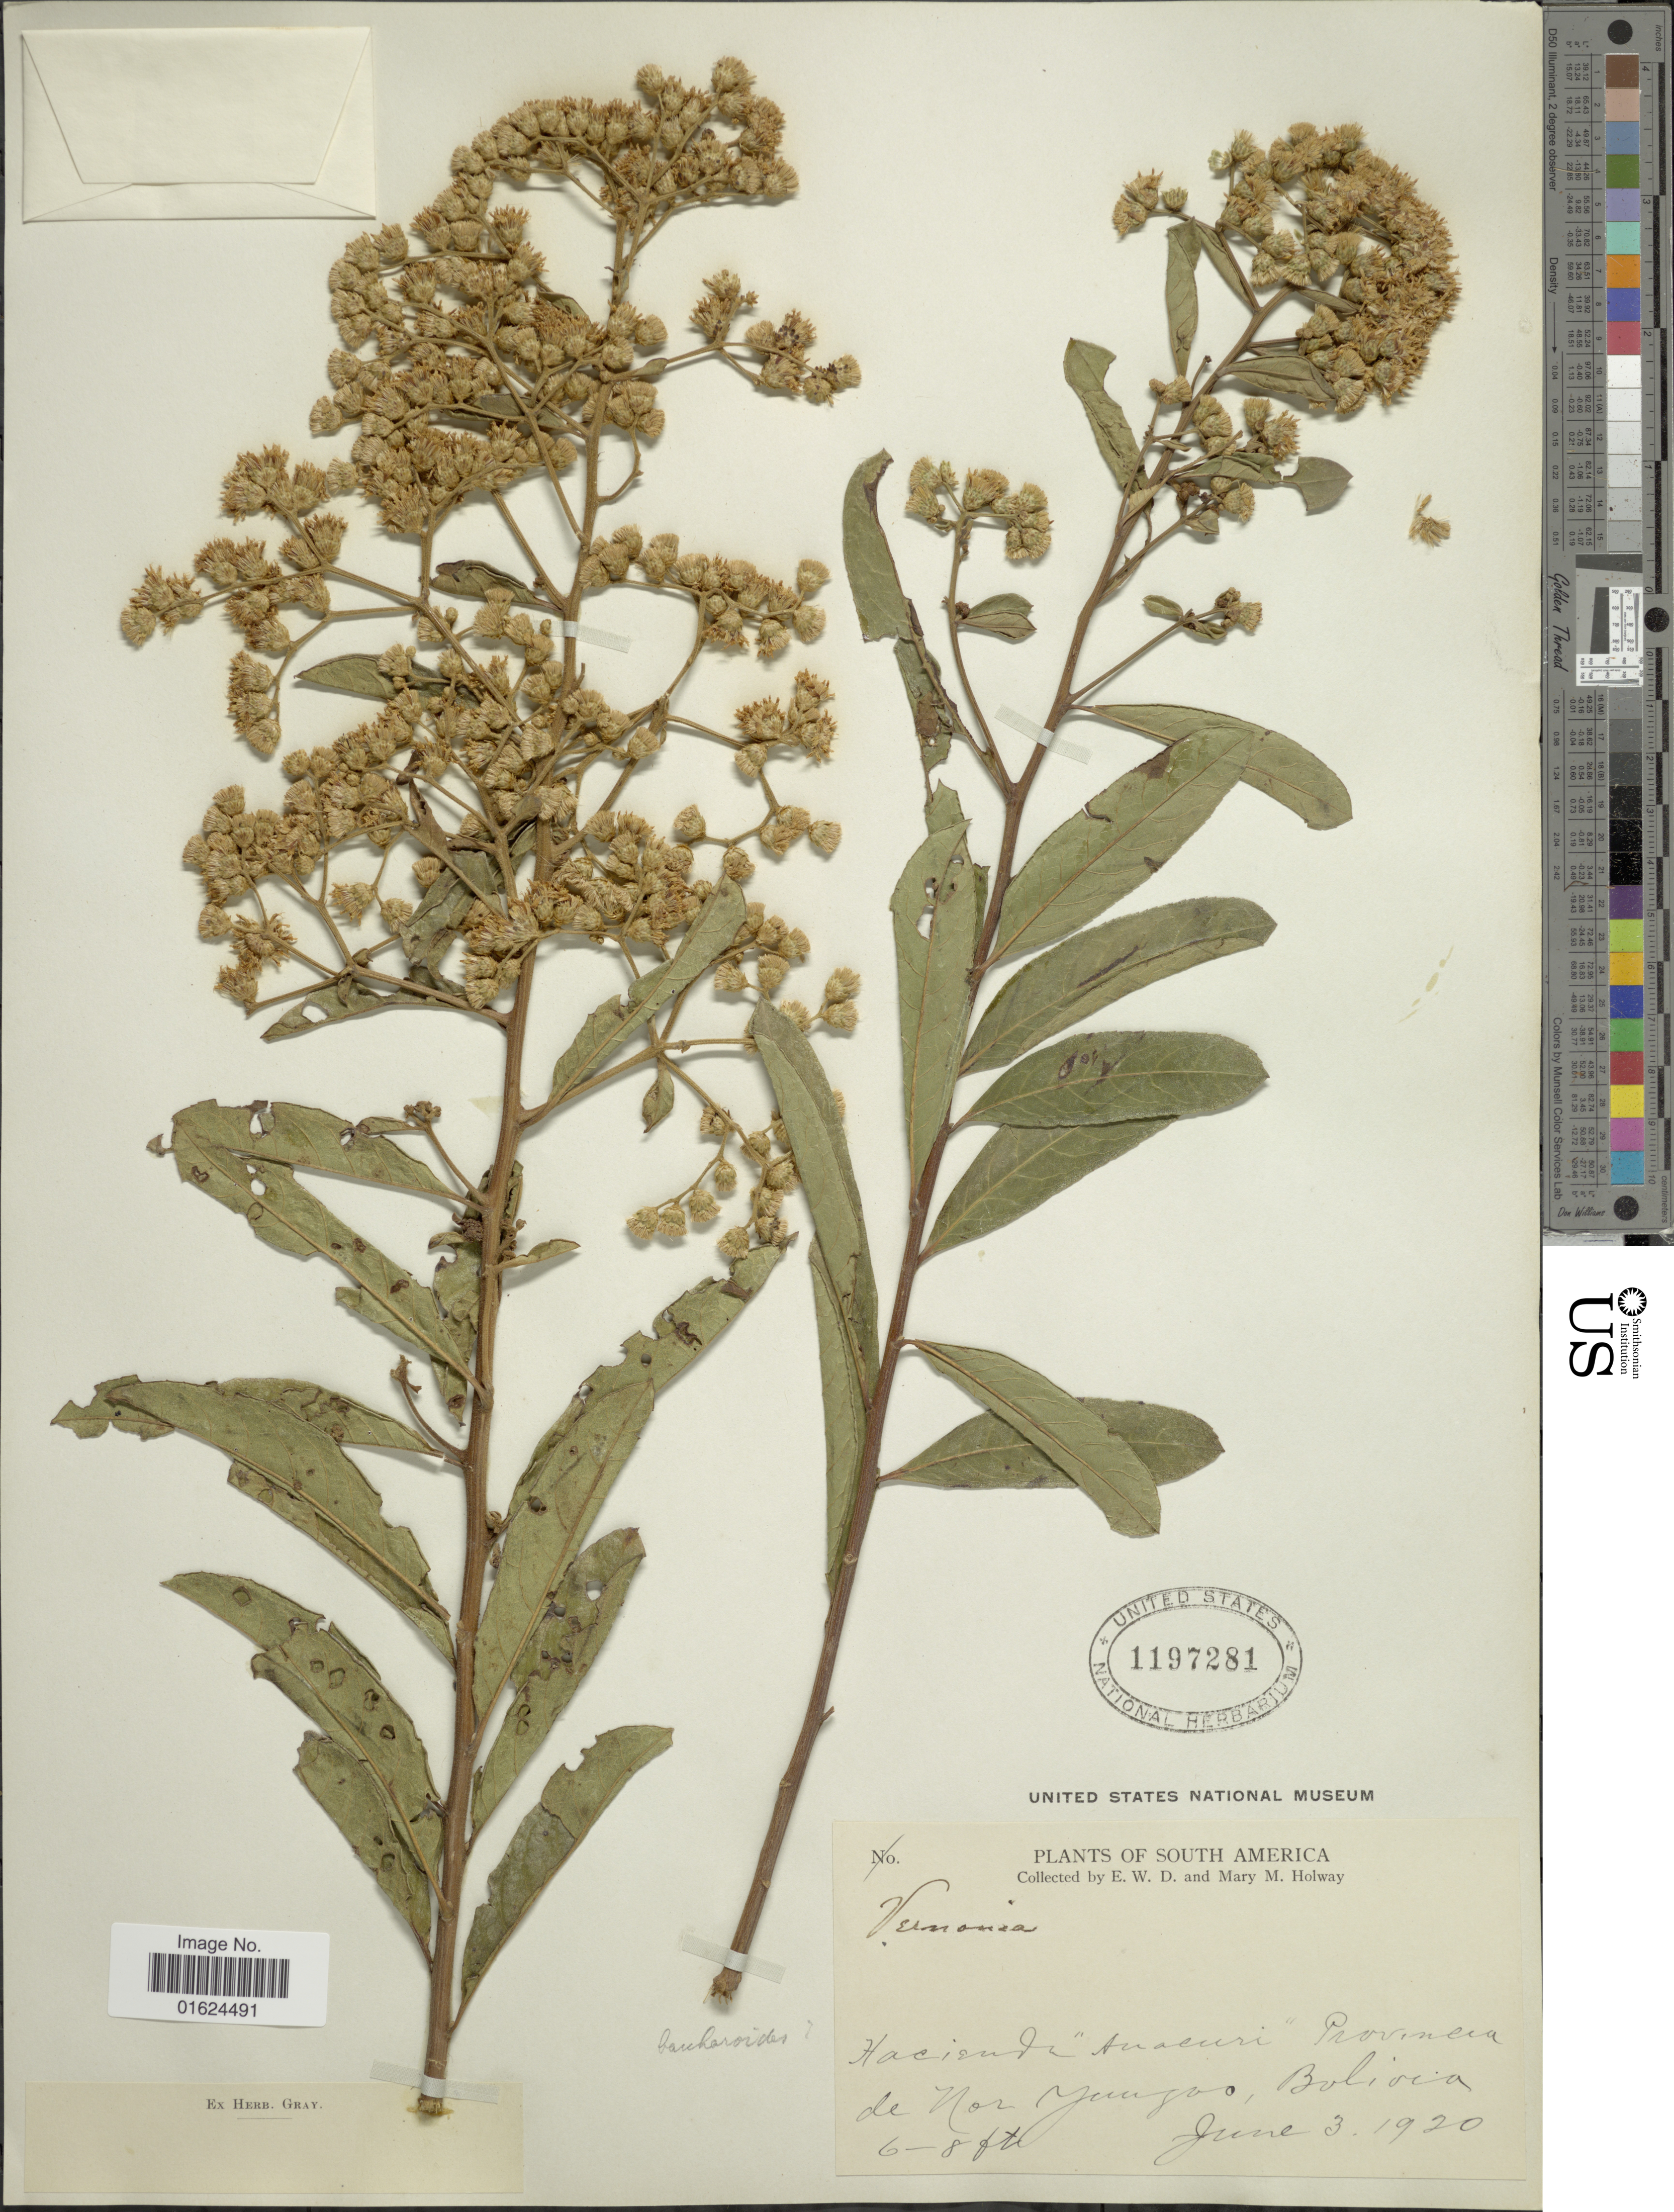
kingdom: Plantae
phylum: Tracheophyta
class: Magnoliopsida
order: Asterales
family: Asteraceae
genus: Vernonanthura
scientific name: Vernonanthura patens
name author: (Kunth) H. Rob.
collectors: E. W. D. Holway & M. M. Holway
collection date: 1920-06-03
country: Bolivia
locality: Hacienda 'Anaciuri' Provincia de Nor Yungao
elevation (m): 2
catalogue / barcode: US 1997281